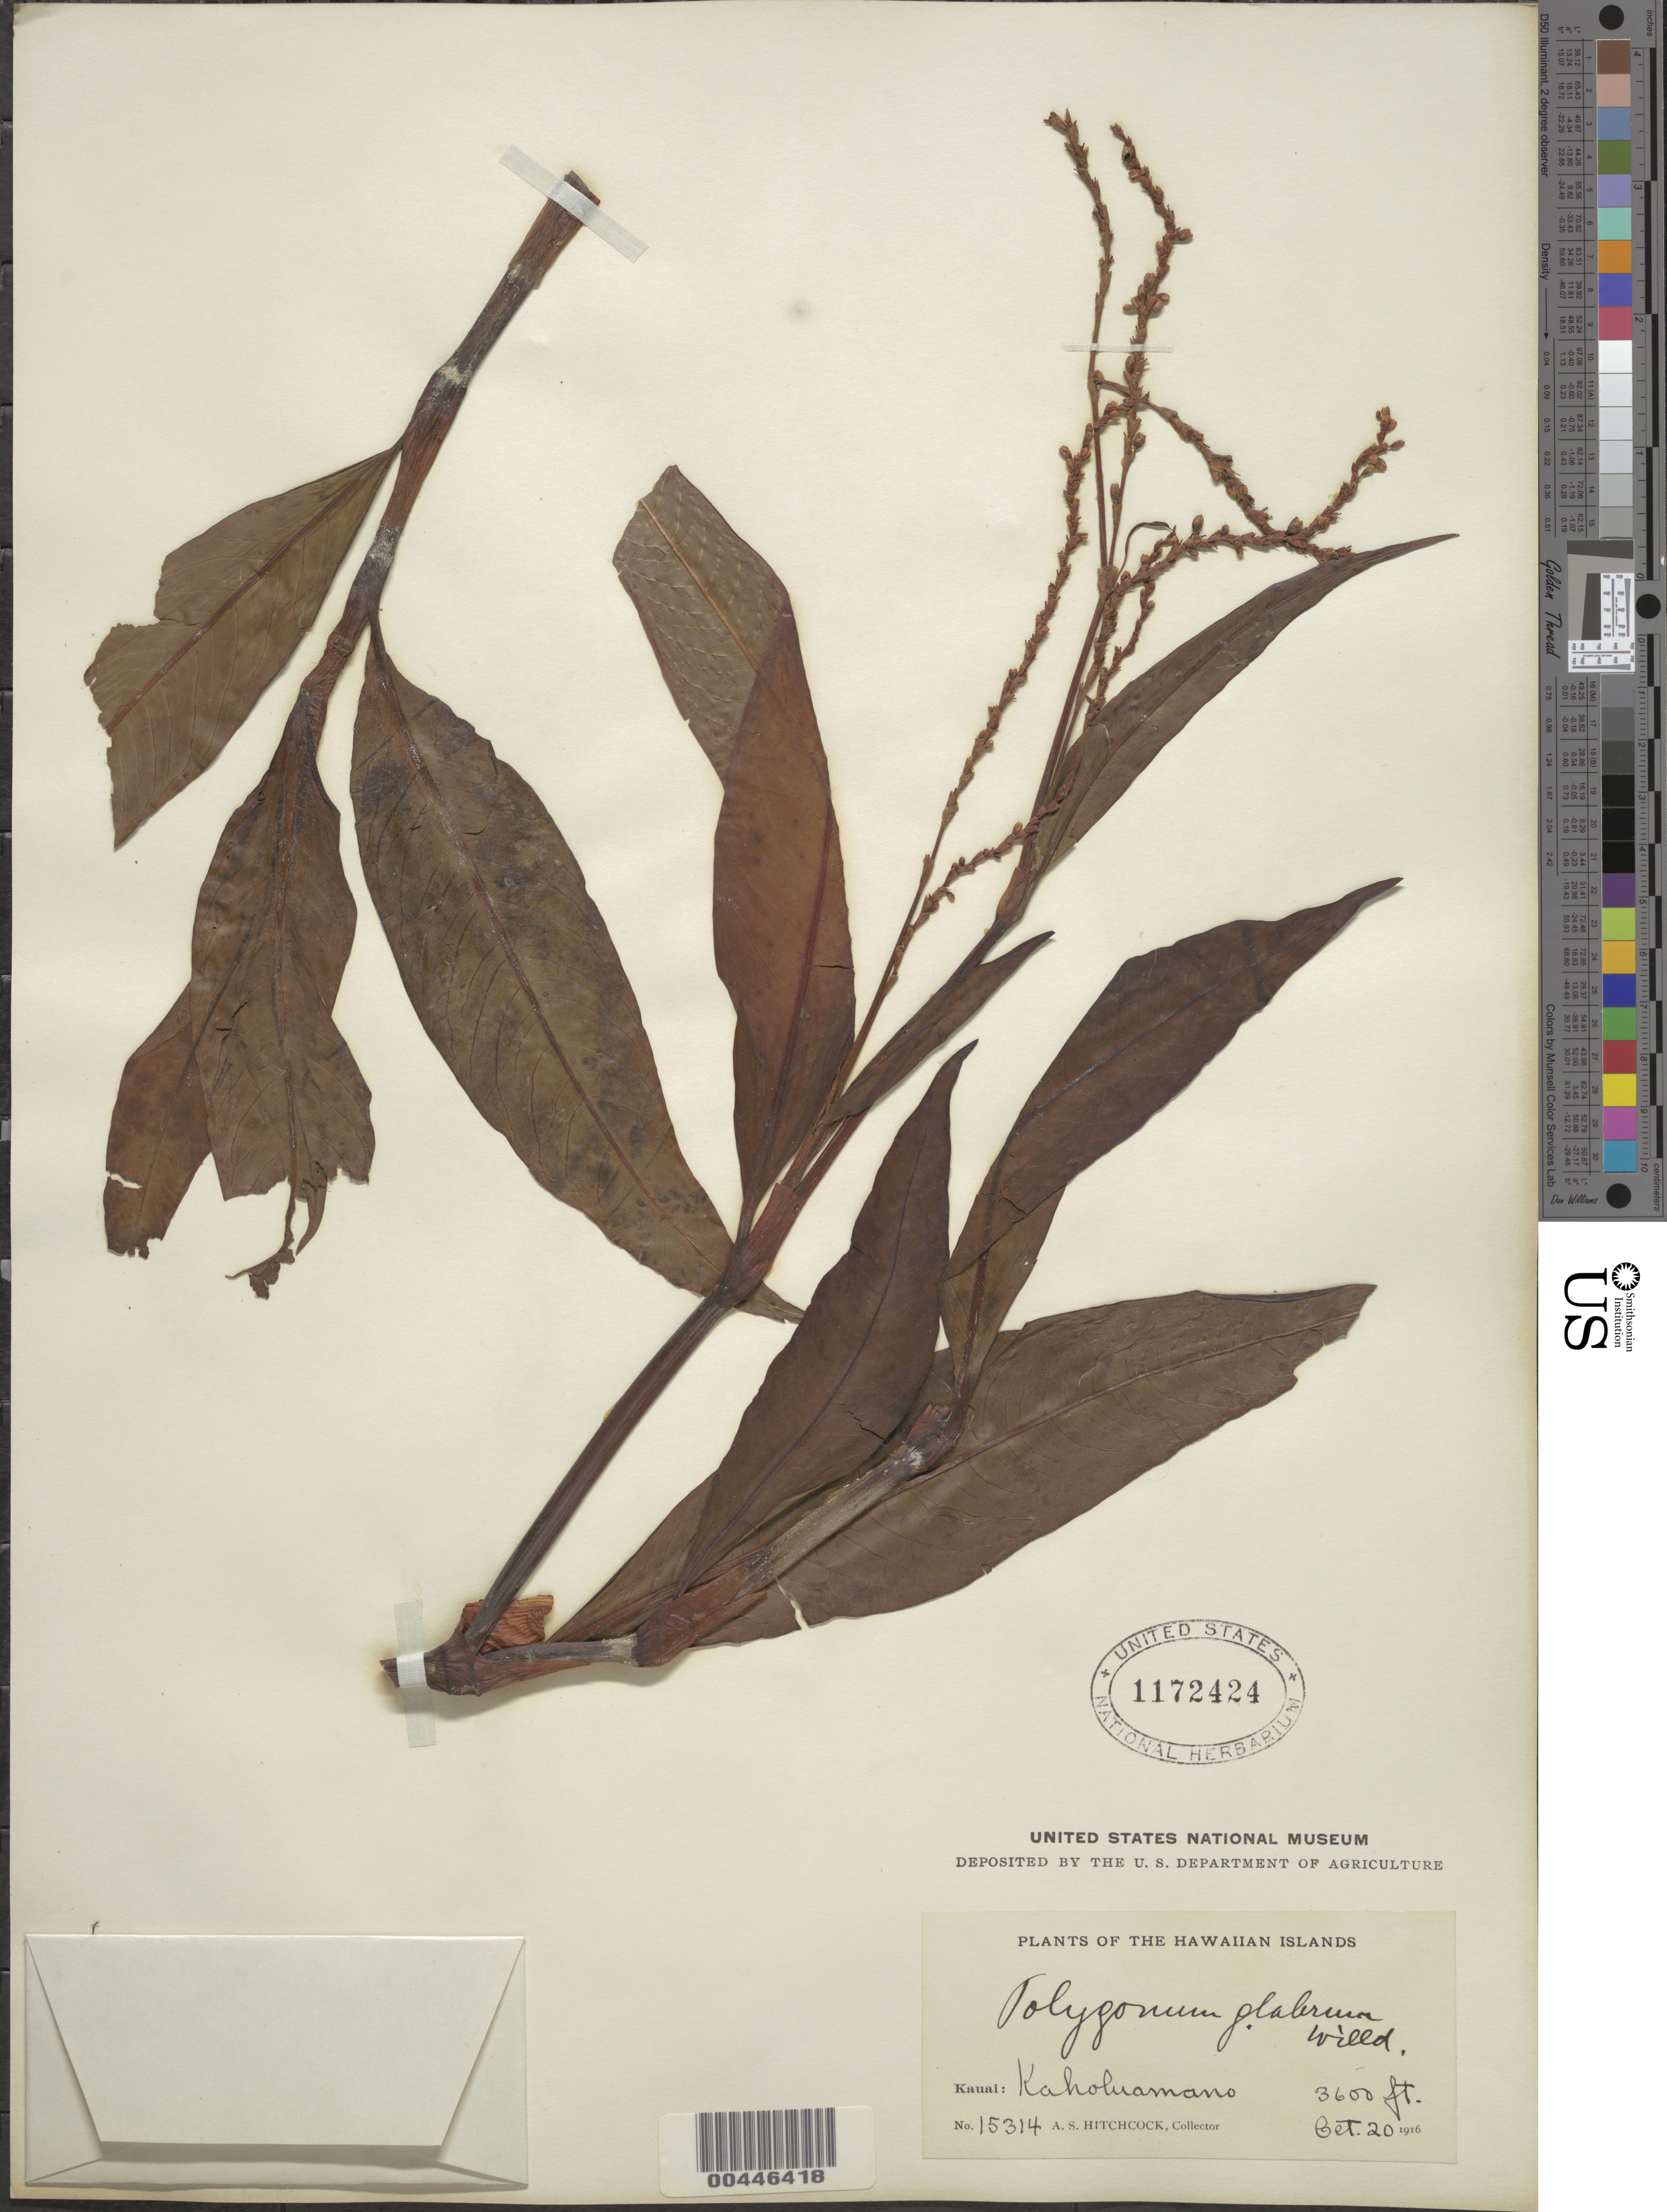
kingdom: Plantae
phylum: Tracheophyta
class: Magnoliopsida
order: Caryophyllales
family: Polygonaceae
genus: Persicaria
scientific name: Persicaria glabra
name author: (Willd.) M. Gómez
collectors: A. S. Hitchcock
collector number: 15314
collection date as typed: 20 Oct 1916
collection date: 1916-10-20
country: United States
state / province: Hawaii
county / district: Kauai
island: Kaua'i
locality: Kaholuamano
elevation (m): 1097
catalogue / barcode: US 1172424